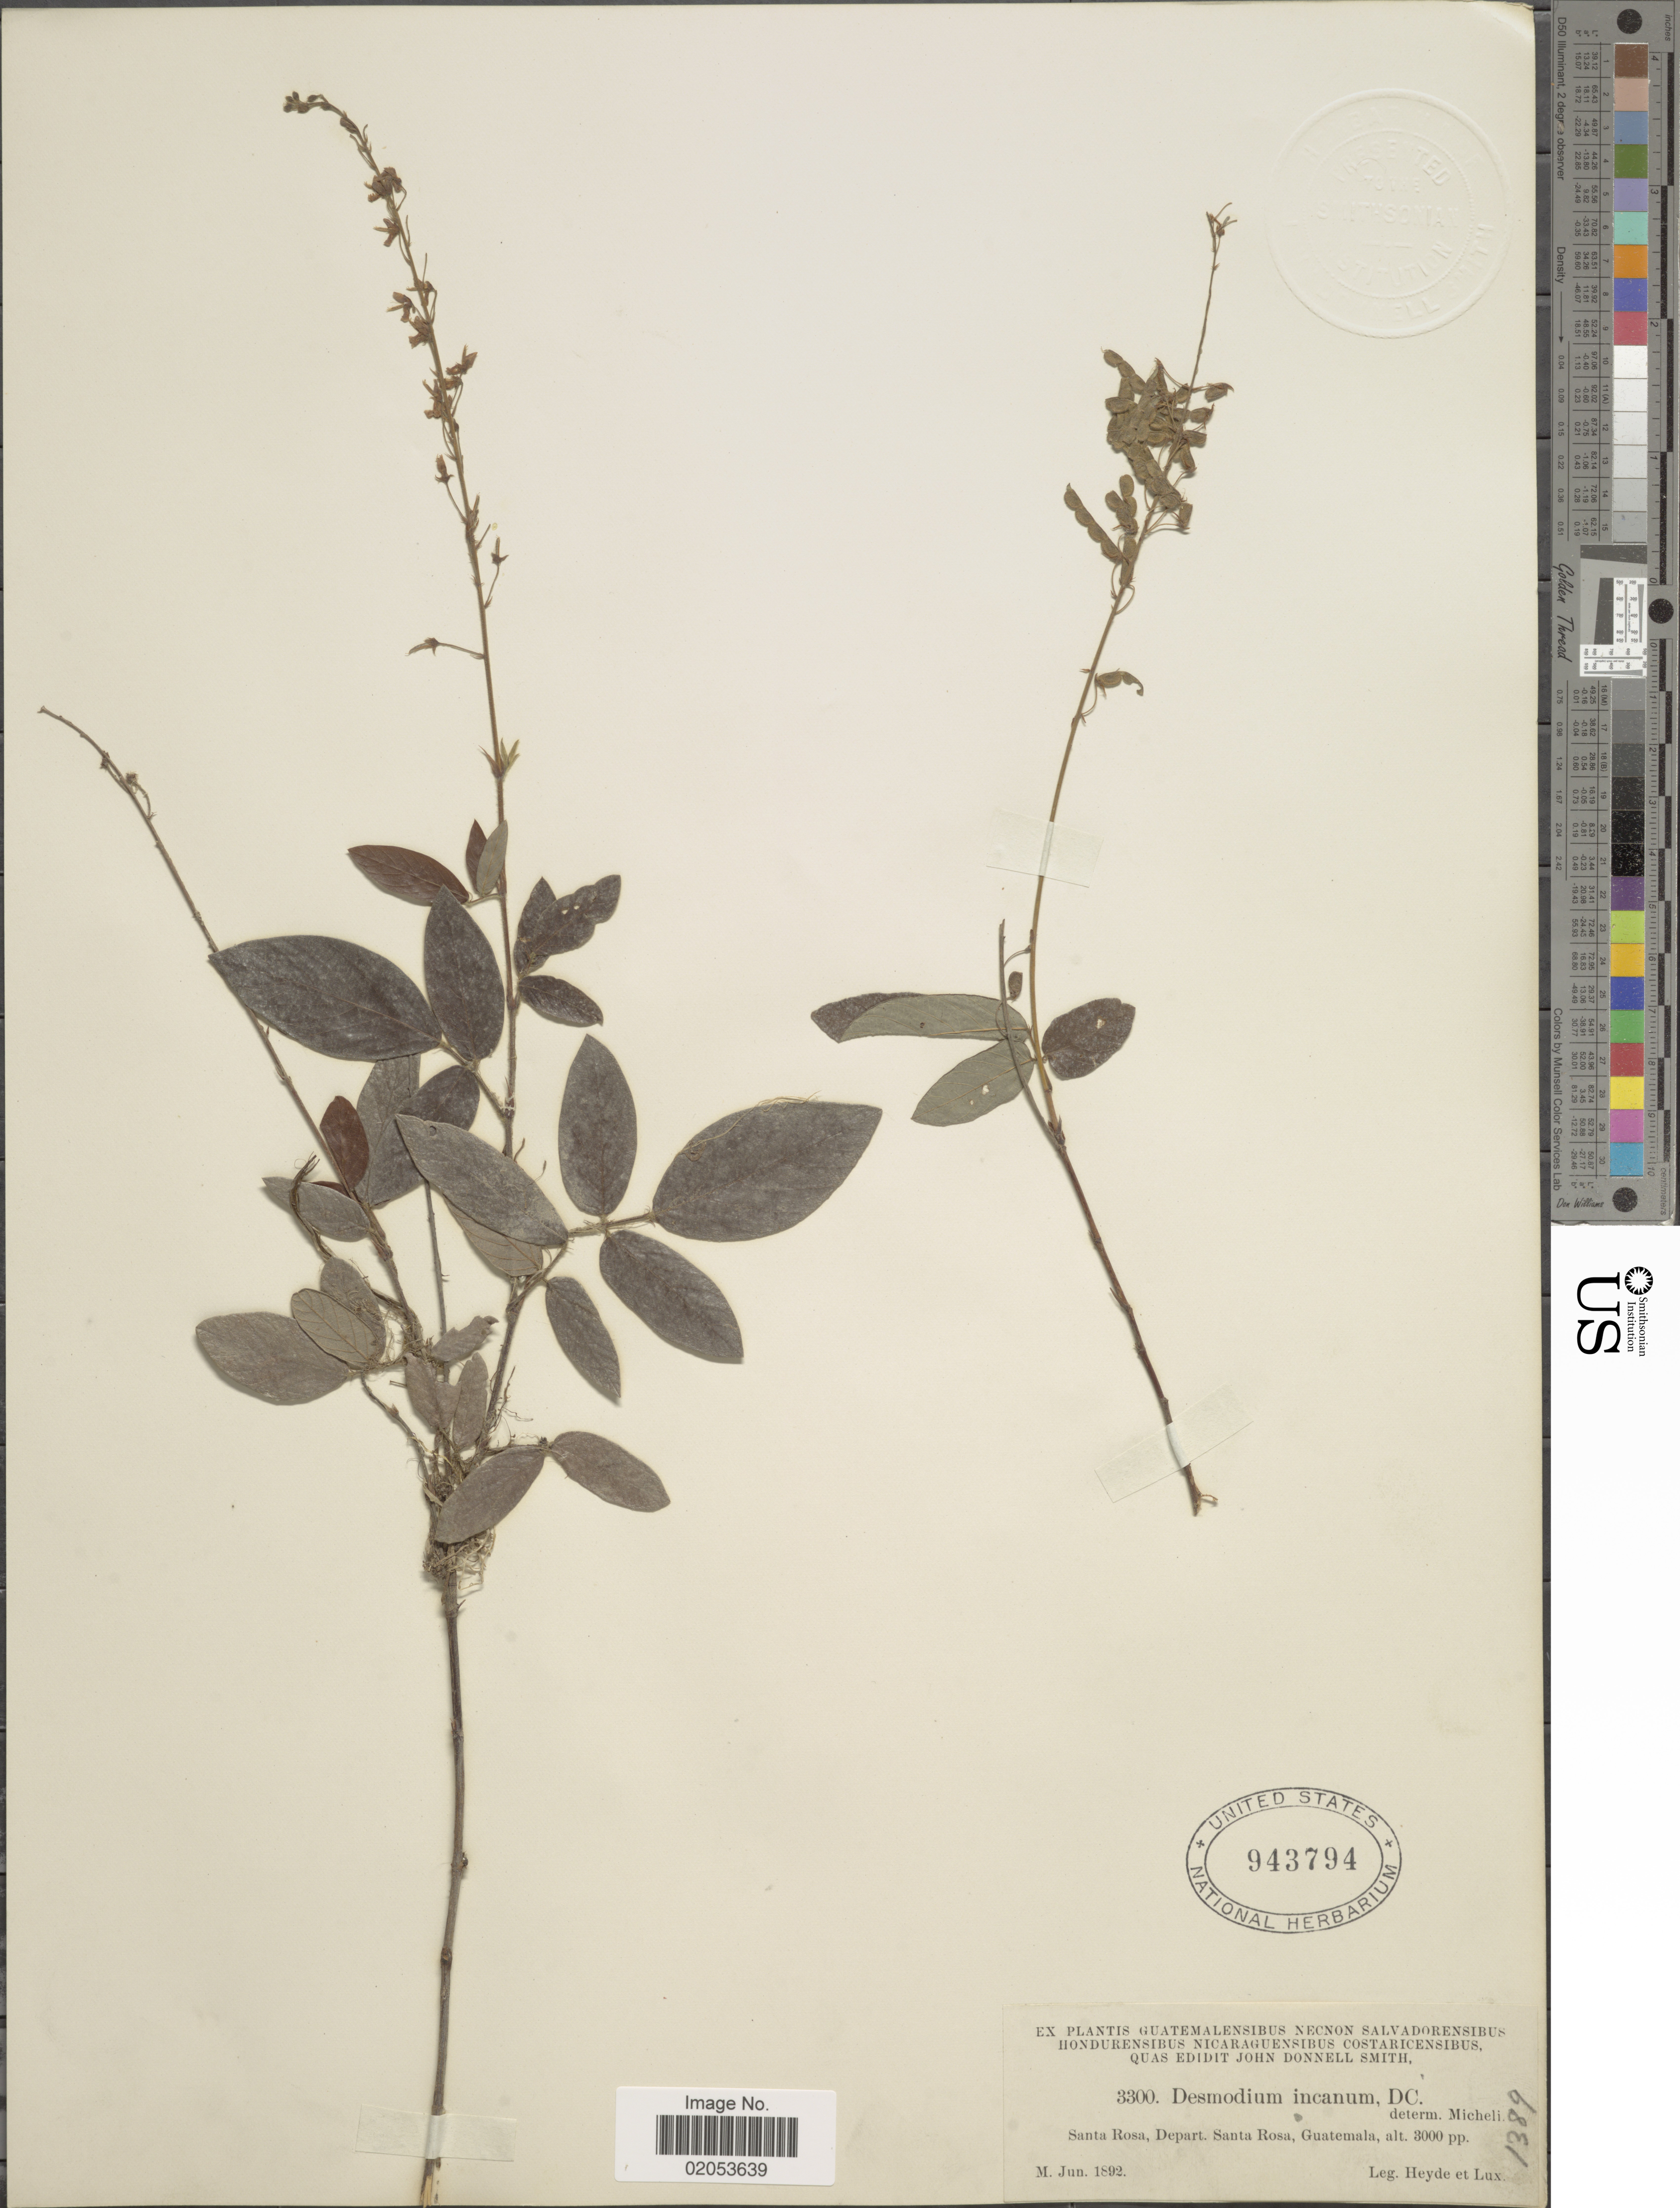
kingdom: Plantae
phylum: Tracheophyta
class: Magnoliopsida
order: Fabales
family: Fabaceae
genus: Desmodium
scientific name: Desmodium incanum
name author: (Sw.) DC.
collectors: Heyde & Lux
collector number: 3300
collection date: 1892-06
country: Guatemala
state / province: Santa Rosa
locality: Santa Rosa, depart. Santa Rosa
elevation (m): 914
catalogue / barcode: US 943794